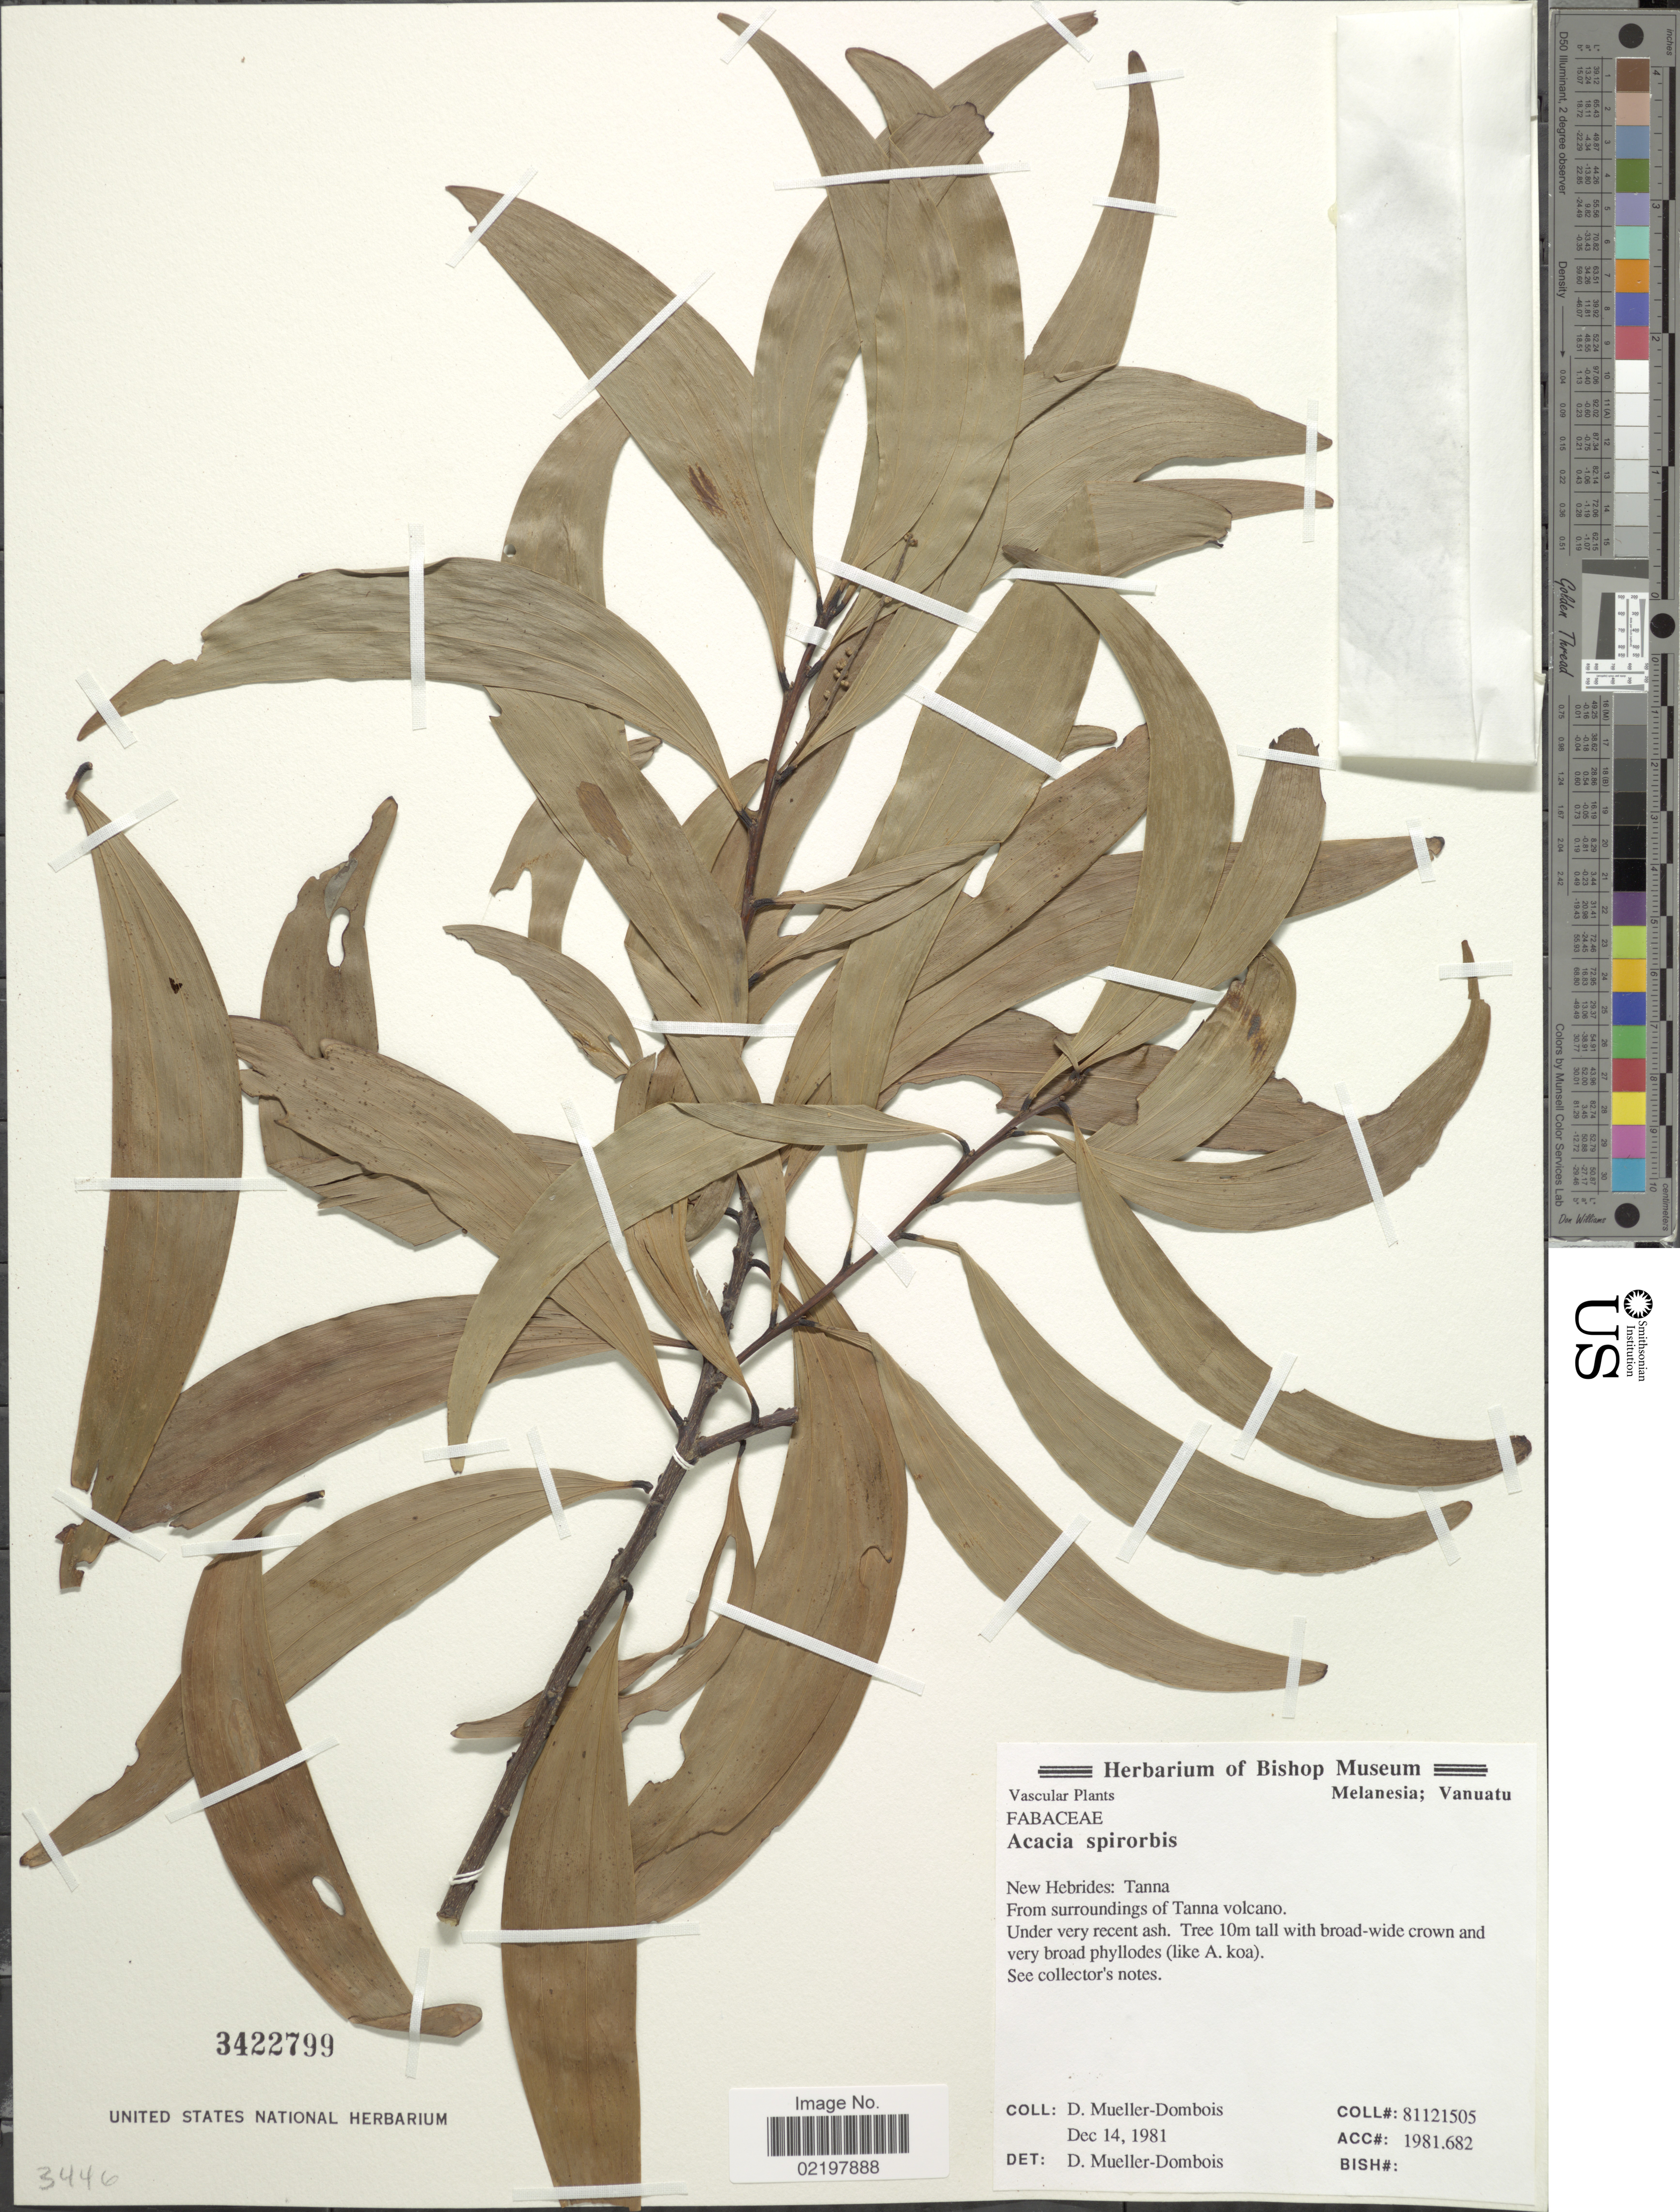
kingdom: Plantae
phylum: Tracheophyta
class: Magnoliopsida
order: Fabales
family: Fabaceae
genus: Acacia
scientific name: Acacia spirorbis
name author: Labill.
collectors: D. Mueller-Dombois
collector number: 81121505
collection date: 1981-12-14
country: Vanuatu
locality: Melanesia, Vanuatu, New Hebrides: Tanna, From surroundings of Tanna volcano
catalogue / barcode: US 3422799